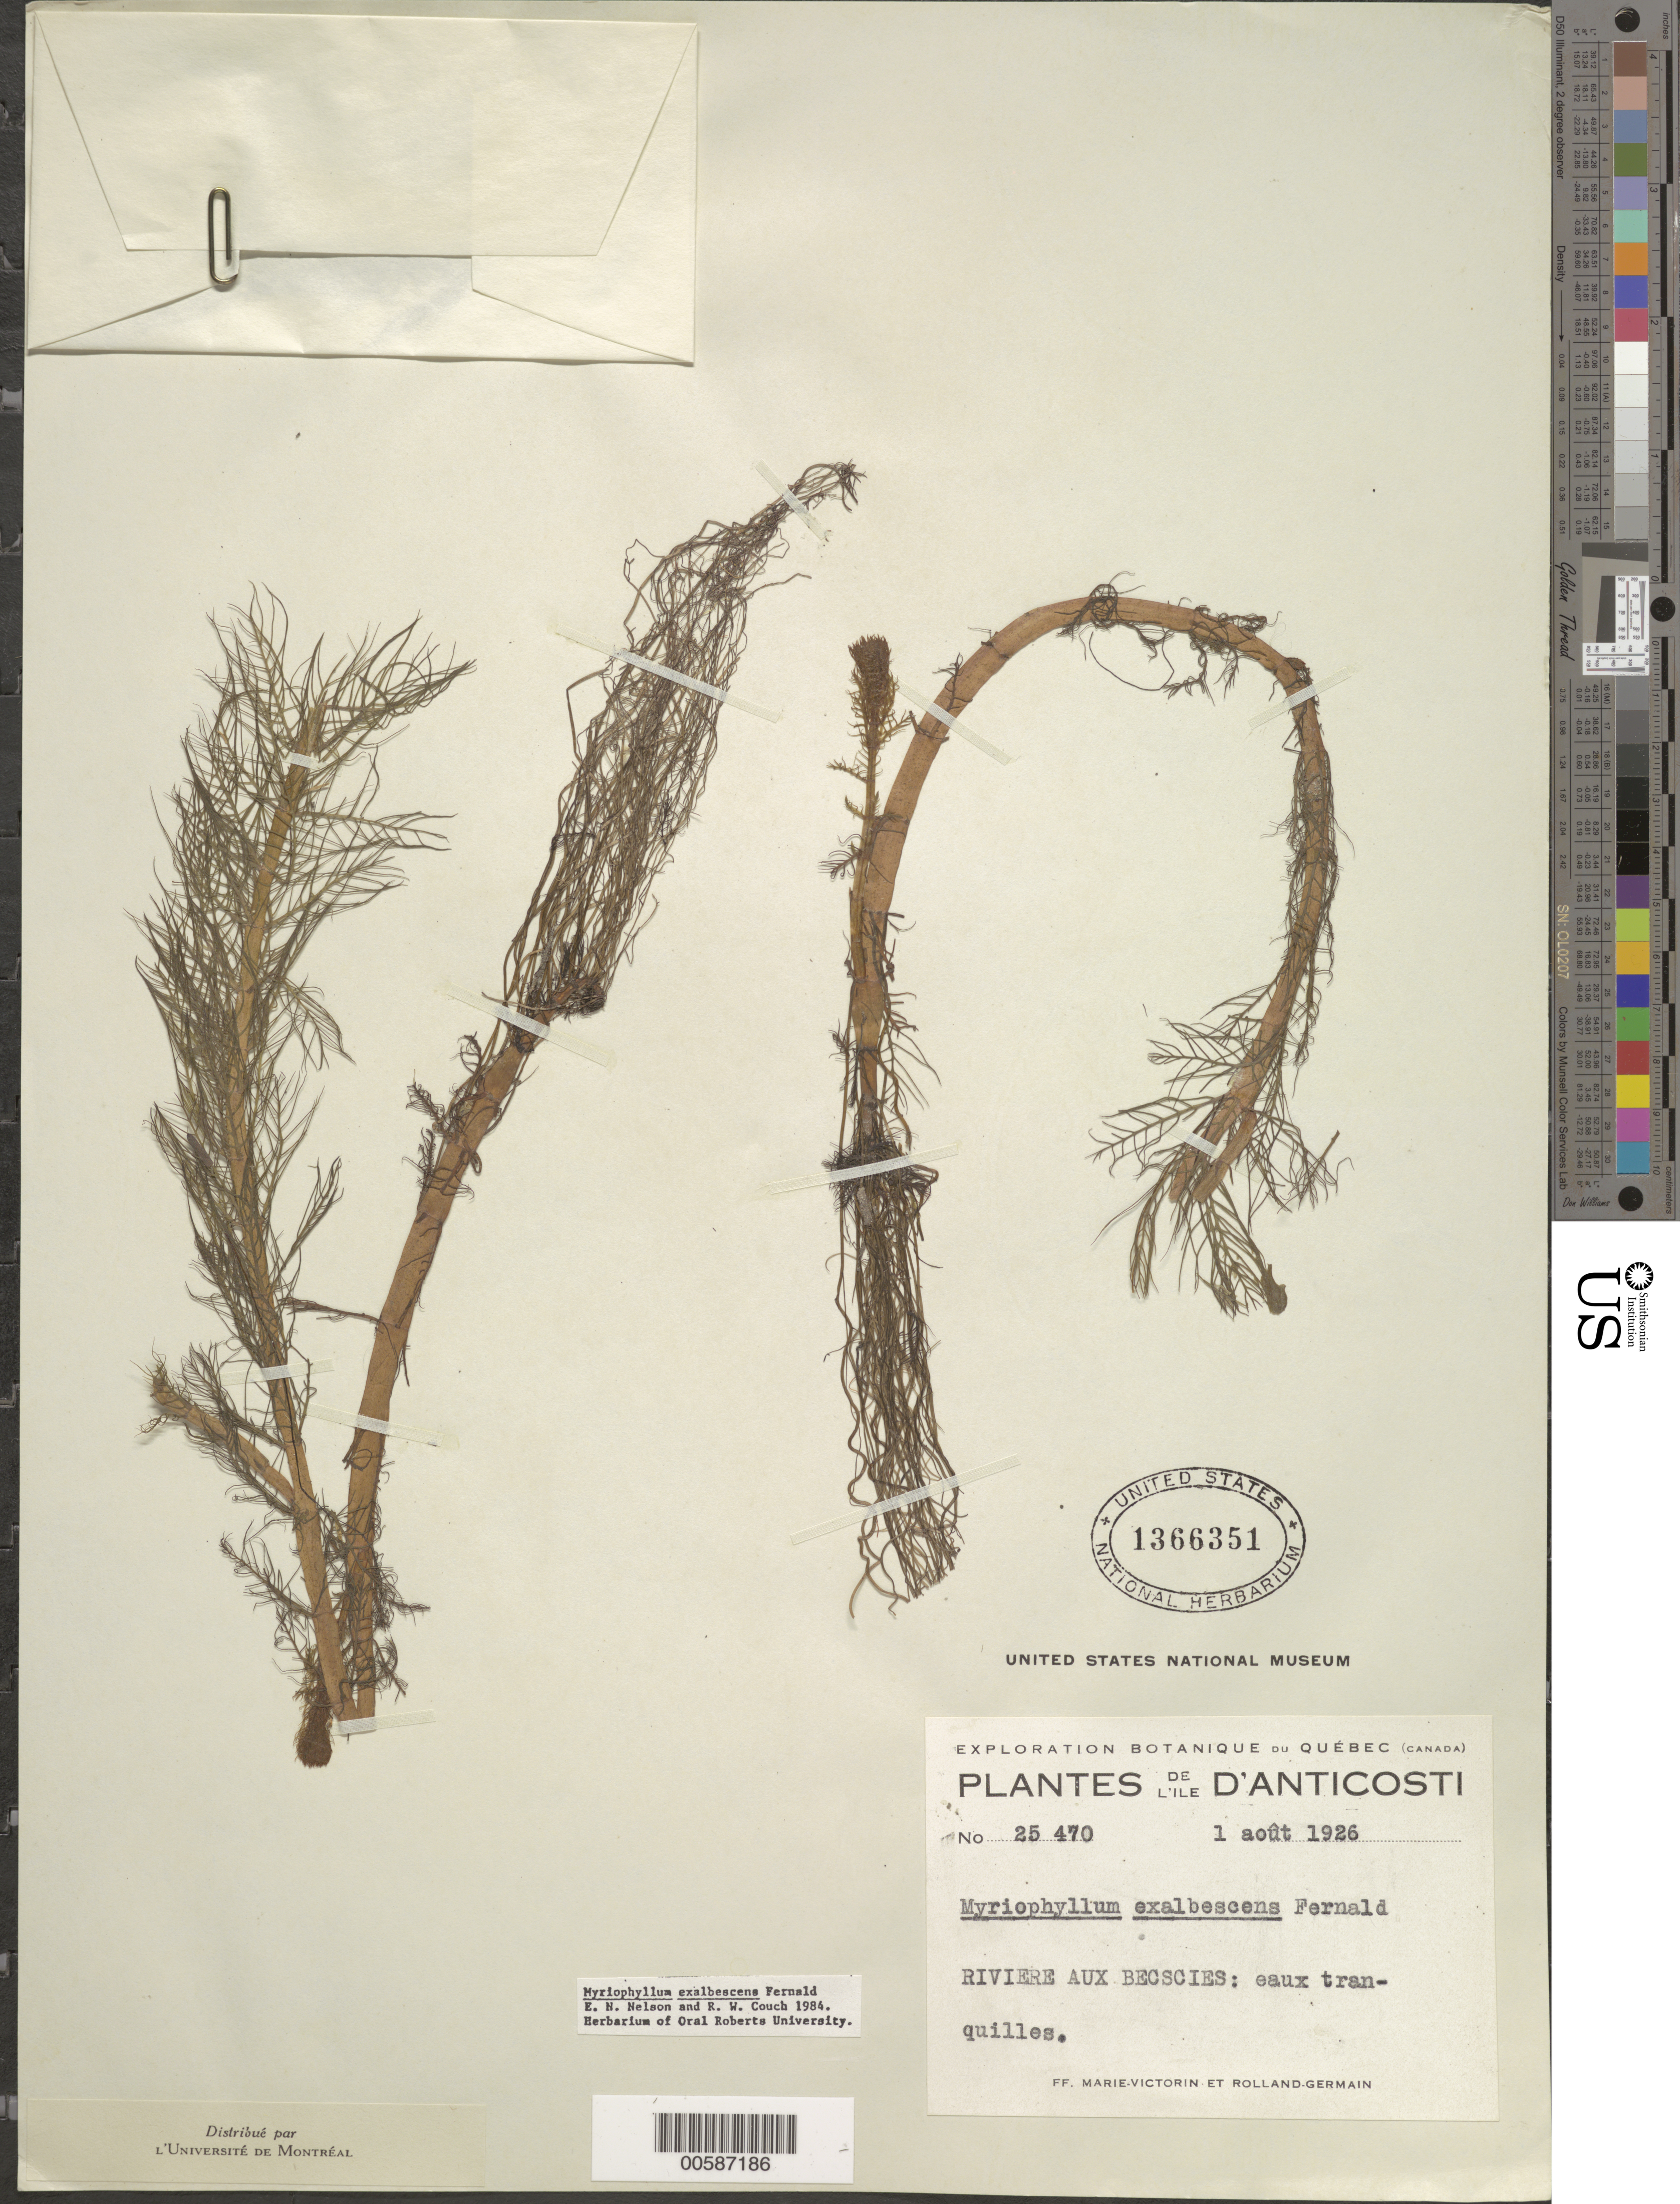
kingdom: Plantae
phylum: Tracheophyta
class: Magnoliopsida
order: Saxifragales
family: Haloragaceae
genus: Myriophyllum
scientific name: Myriophyllum exalbescens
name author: Fernald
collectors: Fr. Marie-Victorin & Rolland-Germain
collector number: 25470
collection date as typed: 20 Jul 1925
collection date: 1925-07-20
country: Canada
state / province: Quebec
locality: Riviere aux Becscies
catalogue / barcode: US 1366351